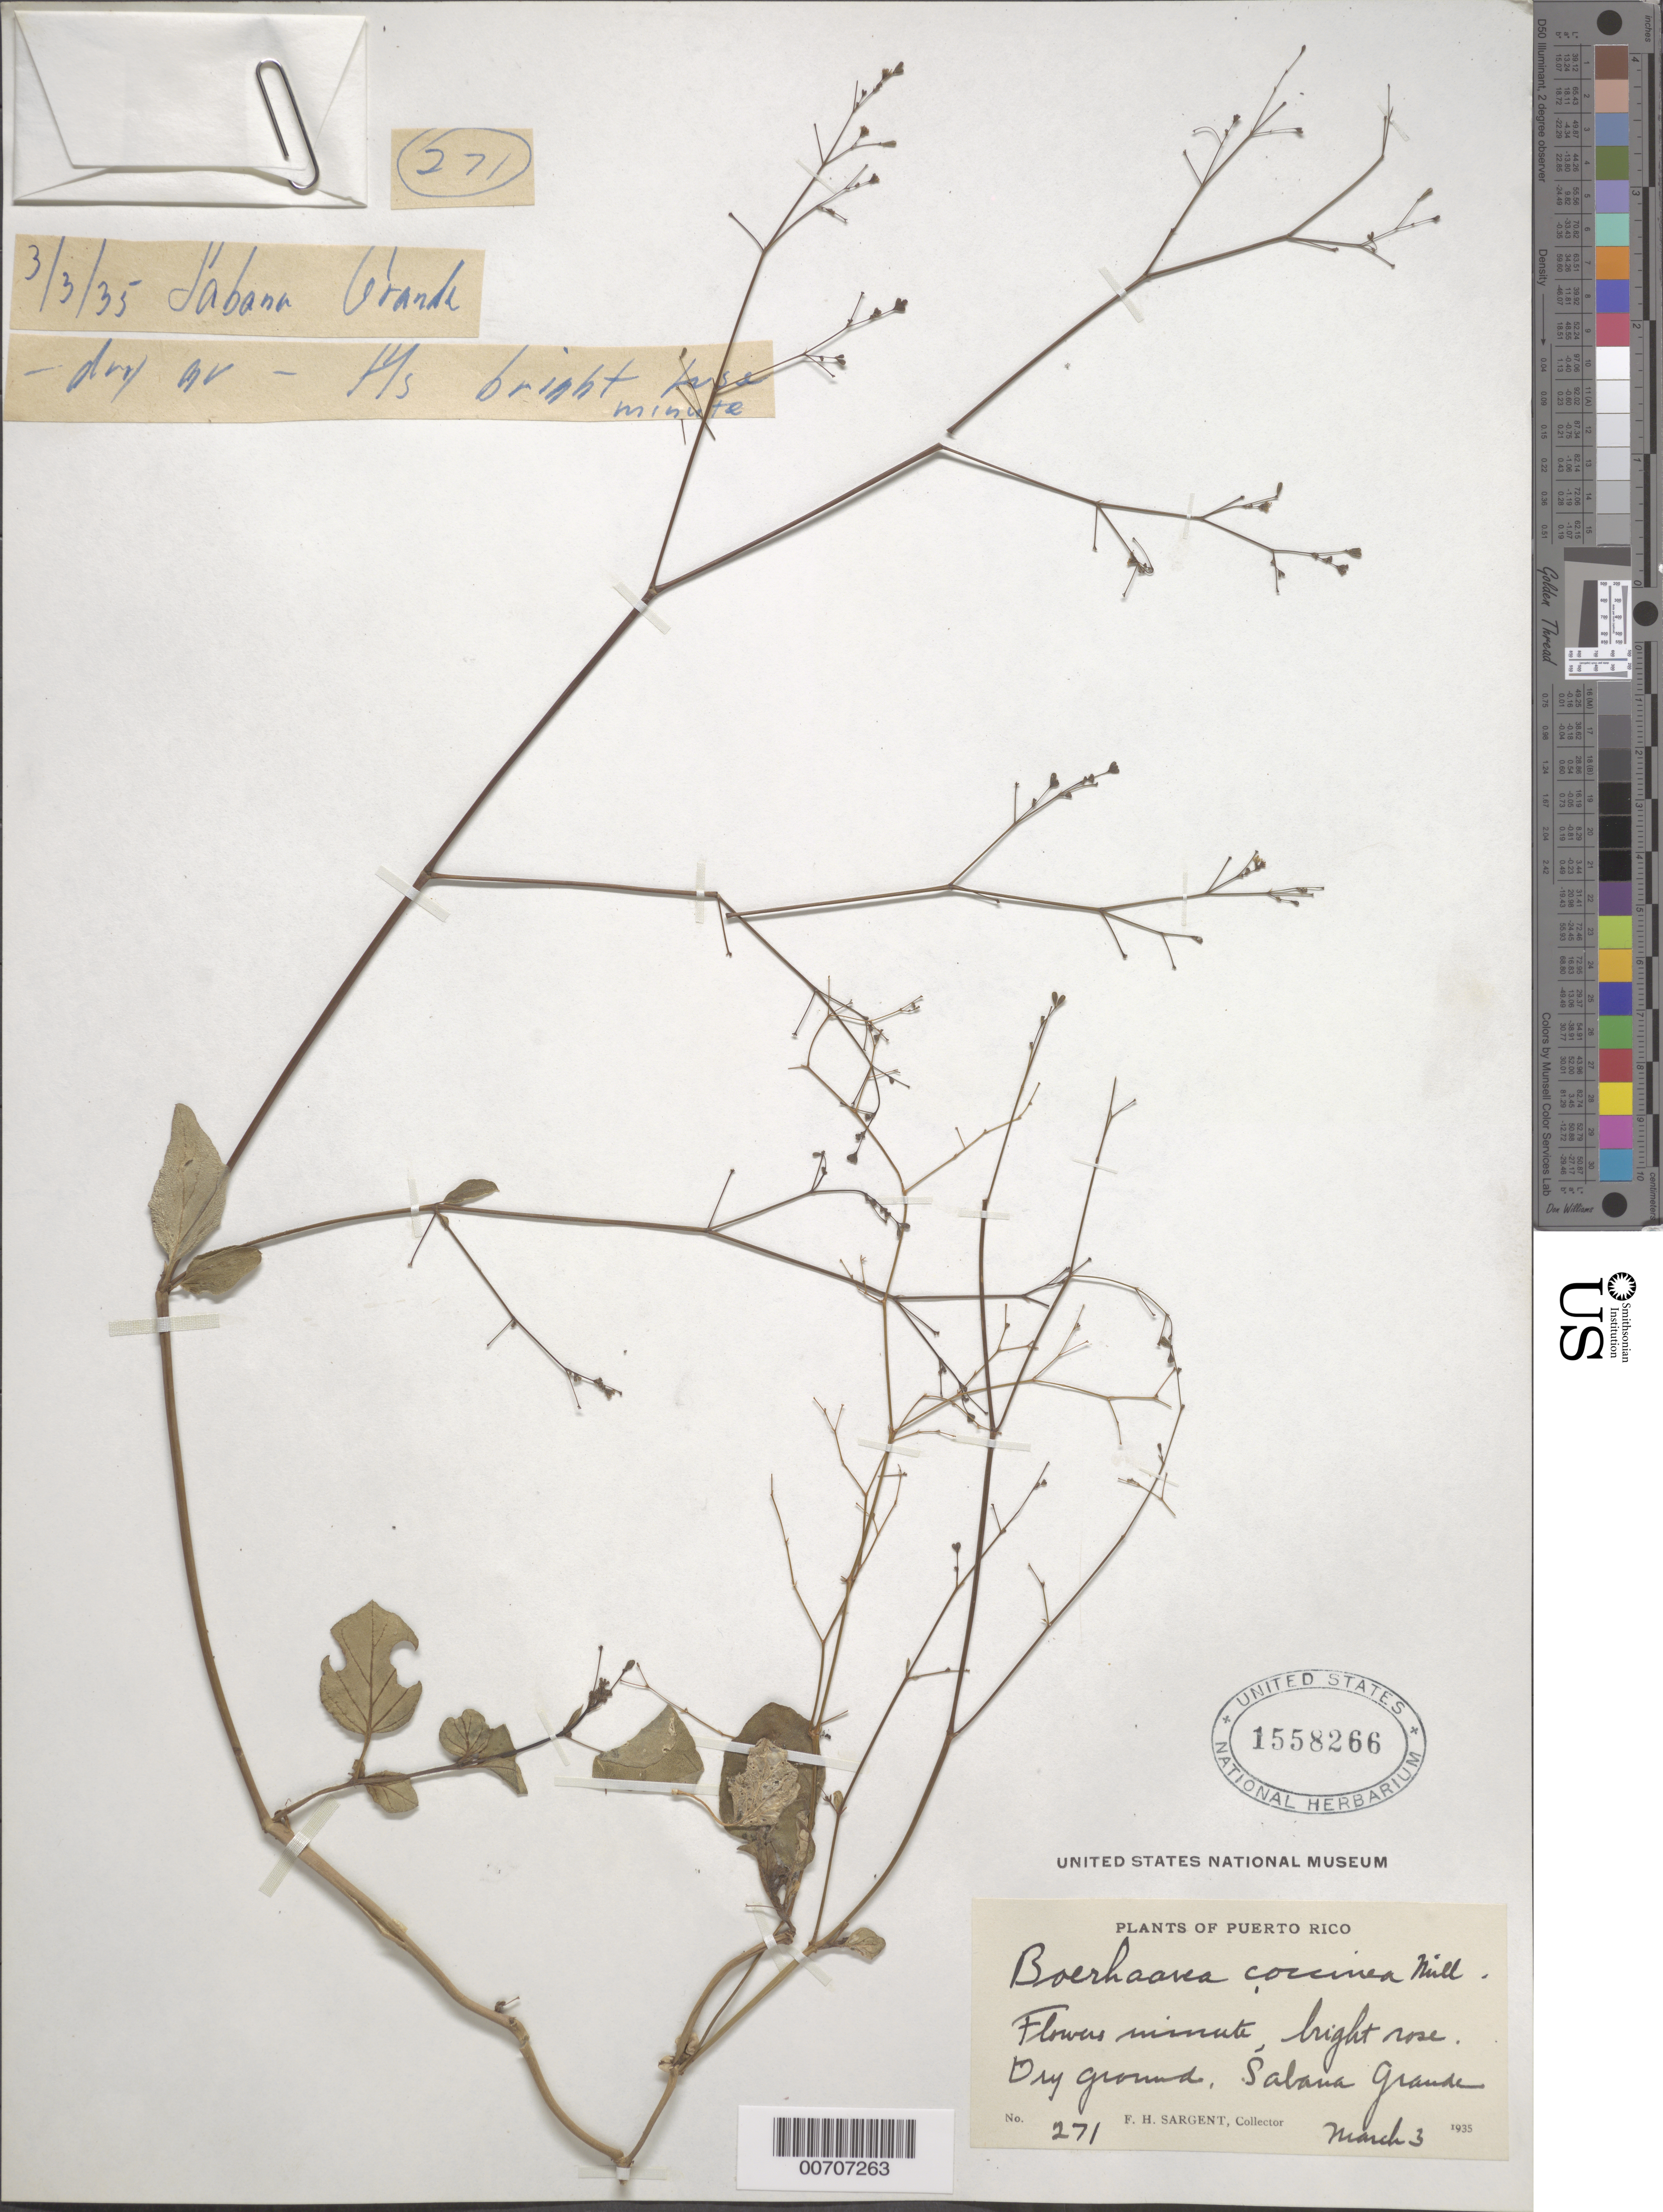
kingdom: Plantae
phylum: Tracheophyta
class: Magnoliopsida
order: Caryophyllales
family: Nyctaginaceae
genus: Boerhavia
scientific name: Boerhavia coccinea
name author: Mill.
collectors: F. H. Sargent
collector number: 271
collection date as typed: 03 Mar 1935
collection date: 1935-03-03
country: Puerto Rico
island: Greater Antilles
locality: Sabana Grande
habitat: Dry ground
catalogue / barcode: US 1558266